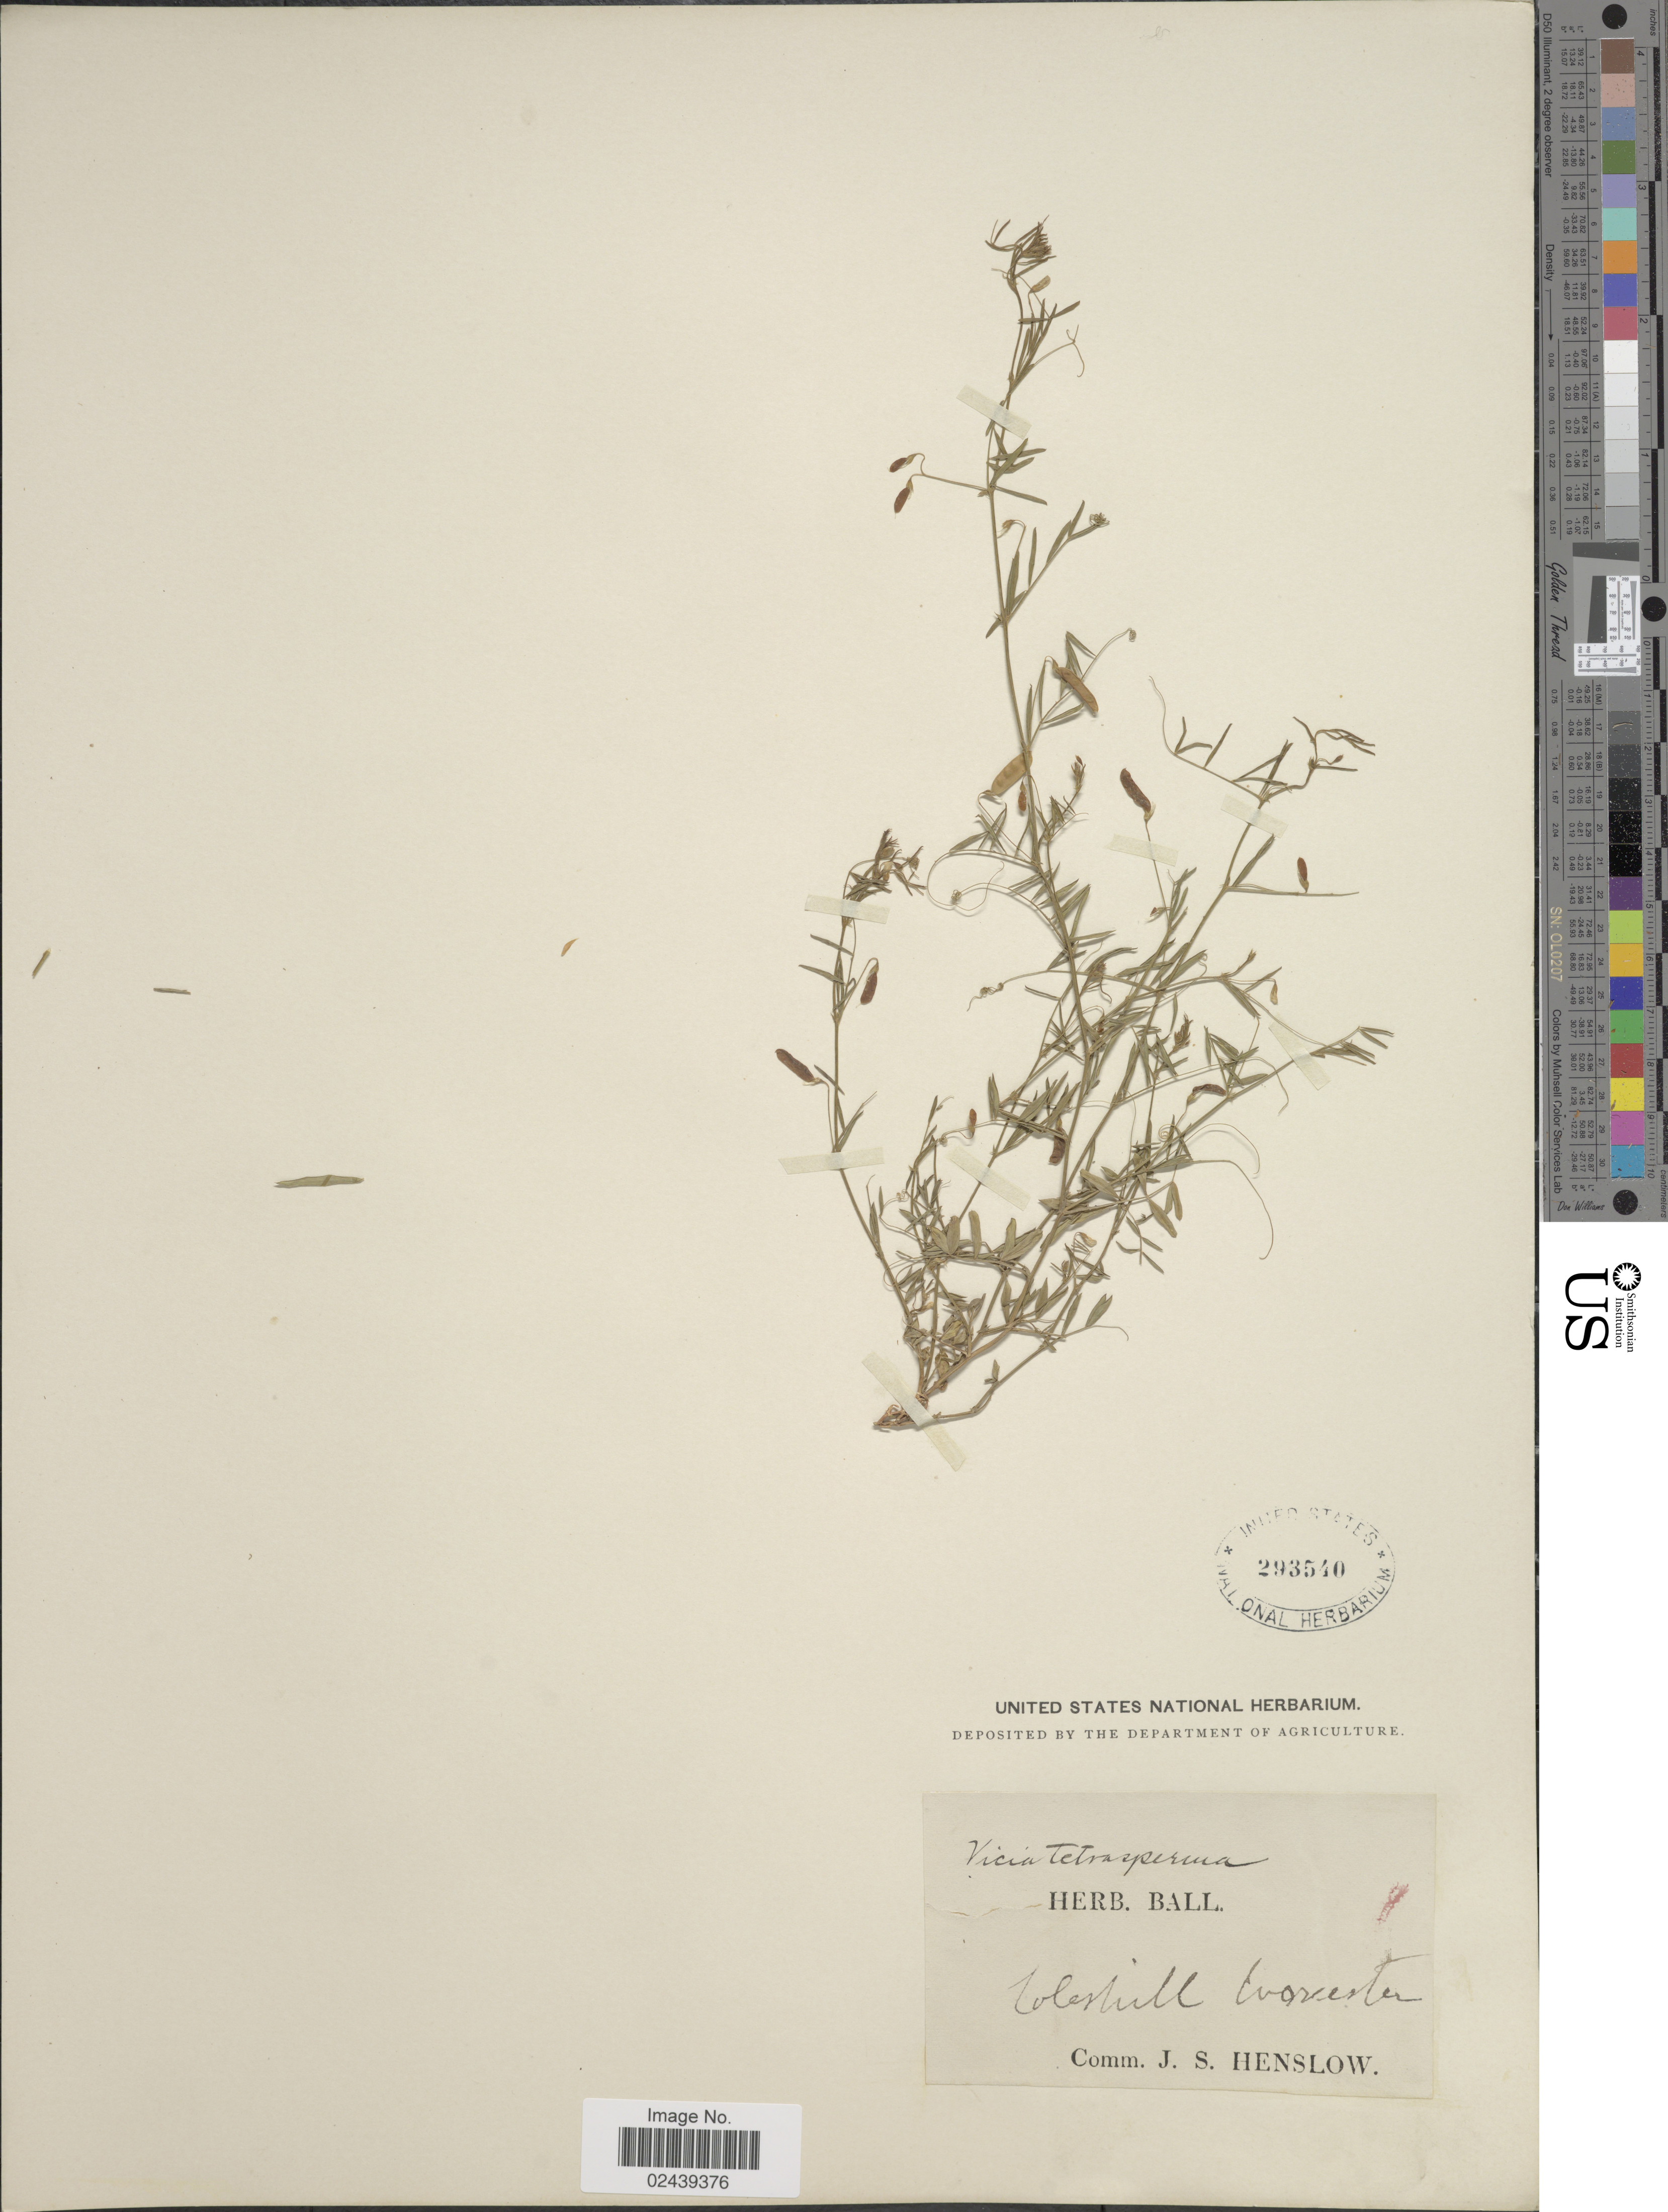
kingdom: Plantae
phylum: Tracheophyta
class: Magnoliopsida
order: Fabales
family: Fabaceae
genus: Vicia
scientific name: Vicia tetrasperma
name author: (L.) Schreb.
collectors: ex herb. Ball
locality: Colerhill evergreen [interpreted]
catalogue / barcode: US 293540